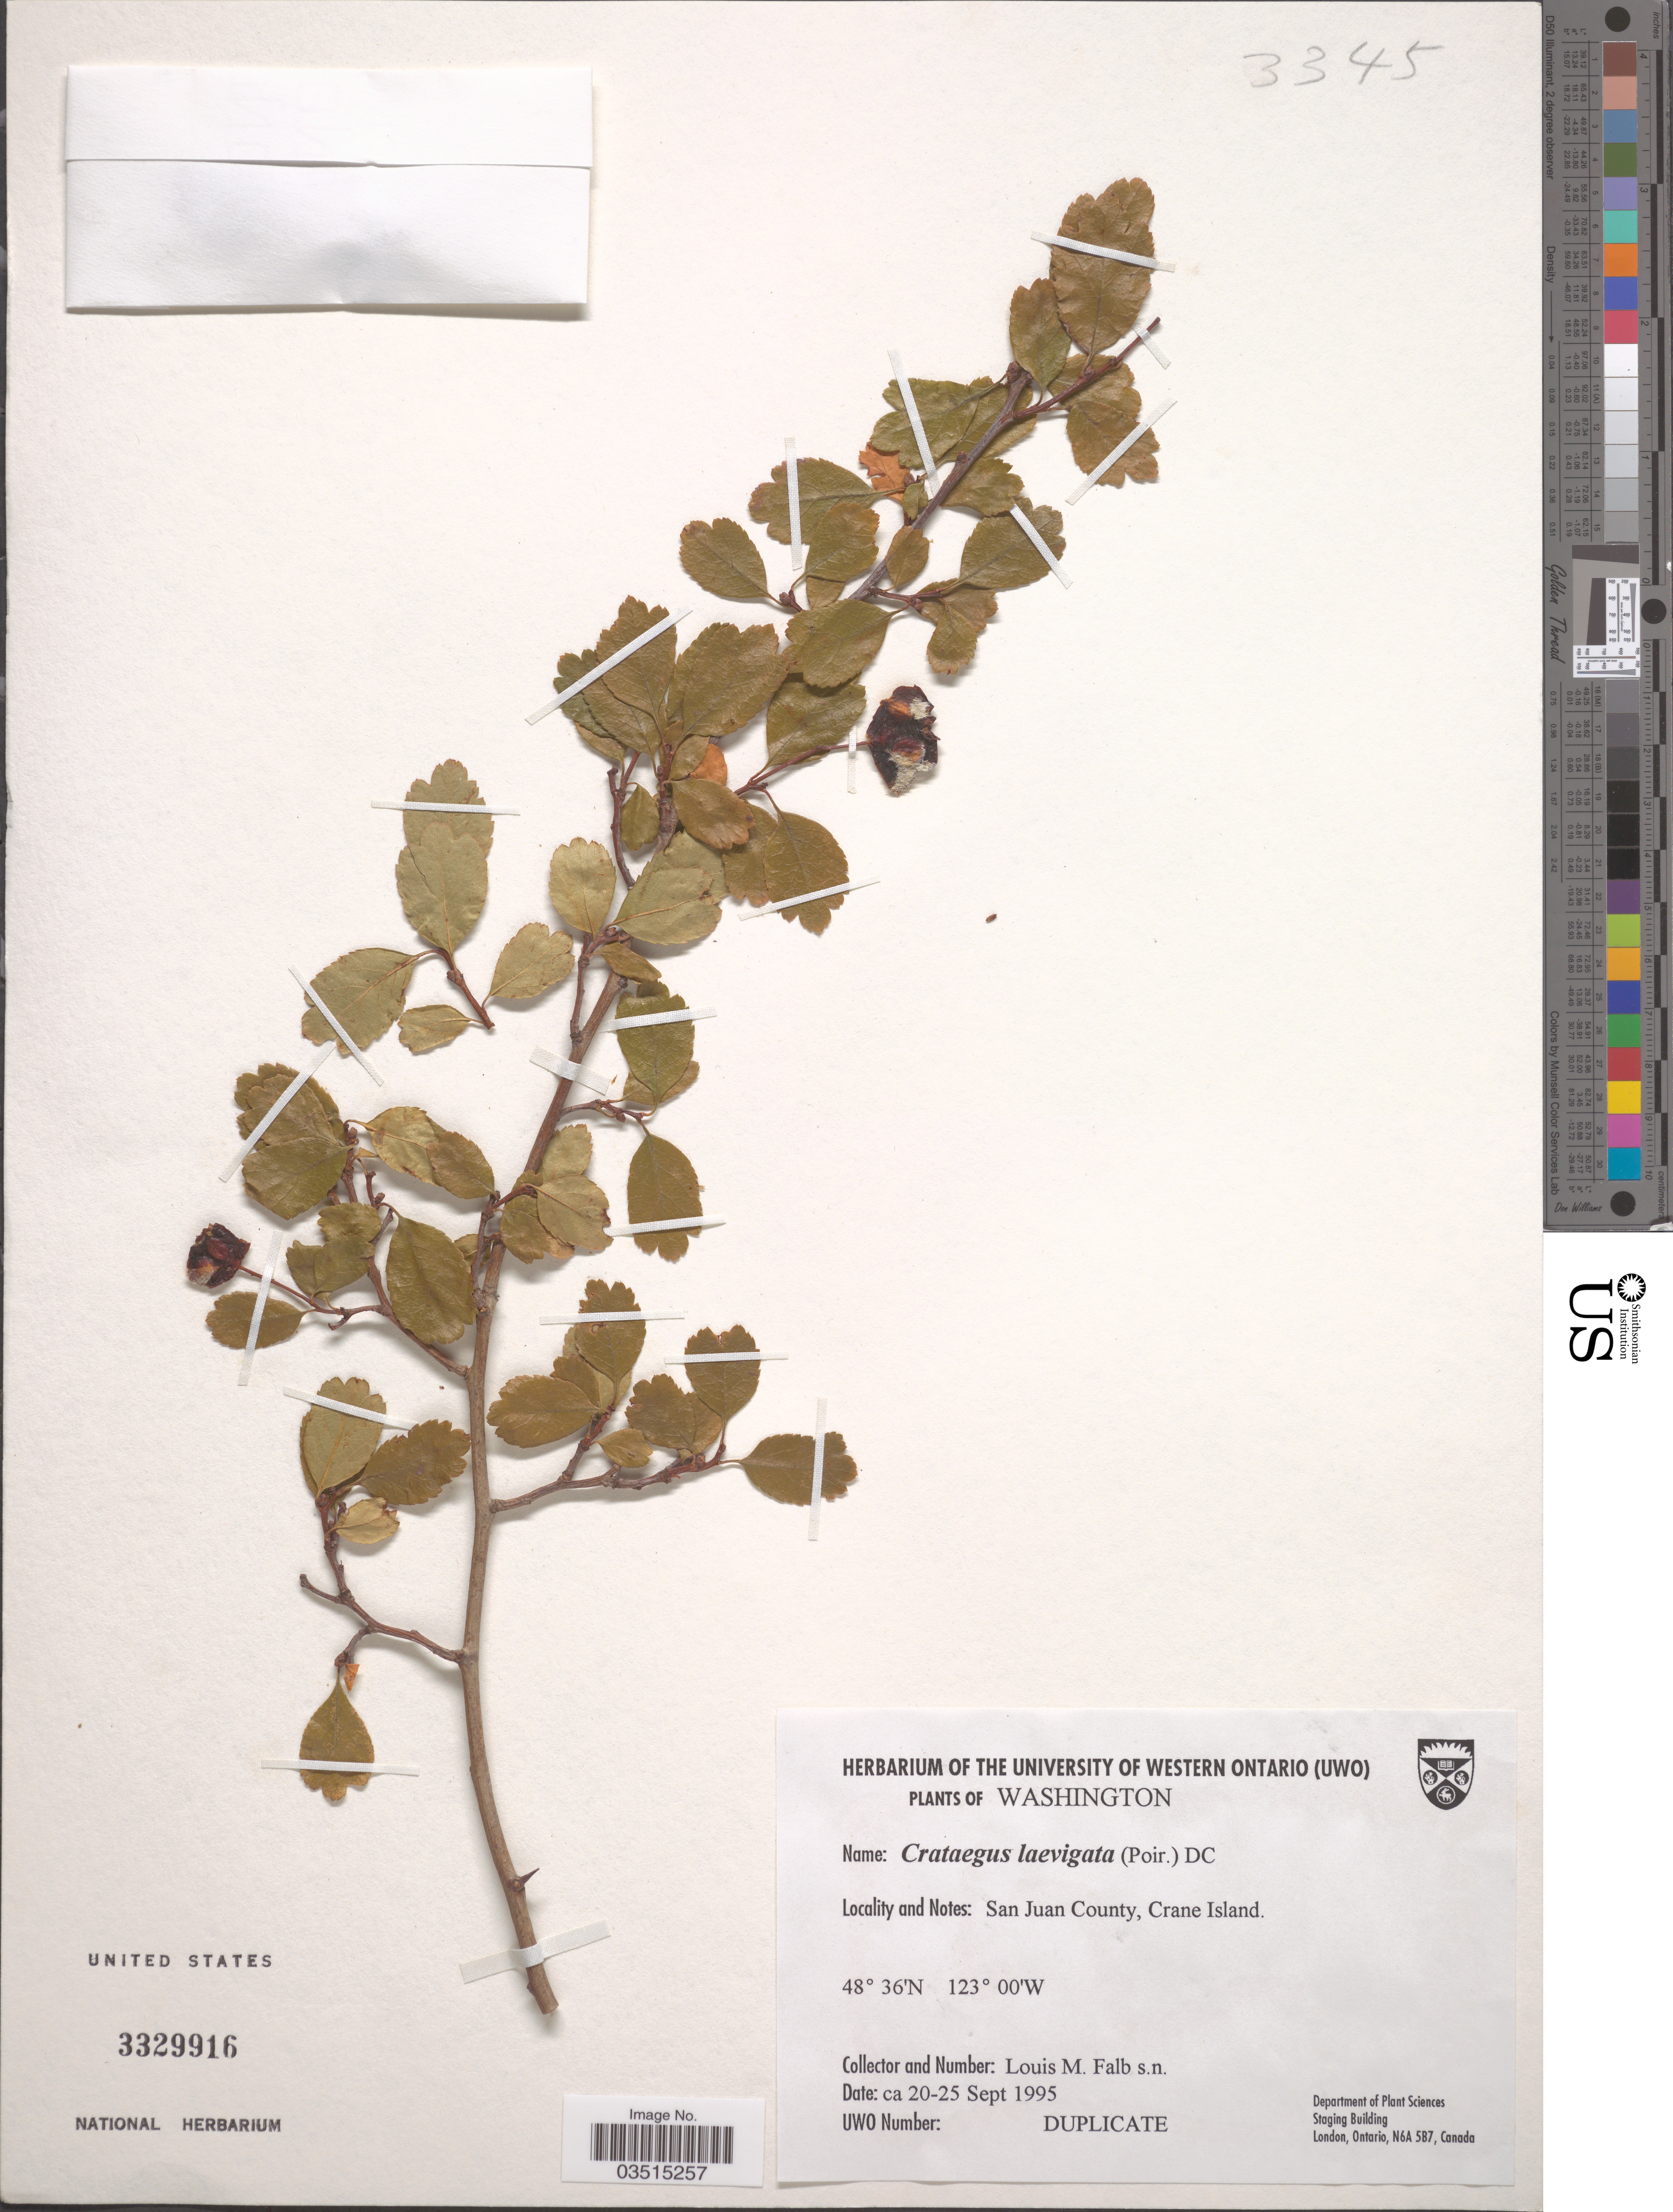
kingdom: Plantae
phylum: Tracheophyta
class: Magnoliopsida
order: Rosales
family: Rosaceae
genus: Crataegus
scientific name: Crataegus laevigata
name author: DC.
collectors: L. Falb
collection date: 1995-09-20/1995-09-25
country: United States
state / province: Washington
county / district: San Juan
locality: San Juan County, Crane Island.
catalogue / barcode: US 3329916